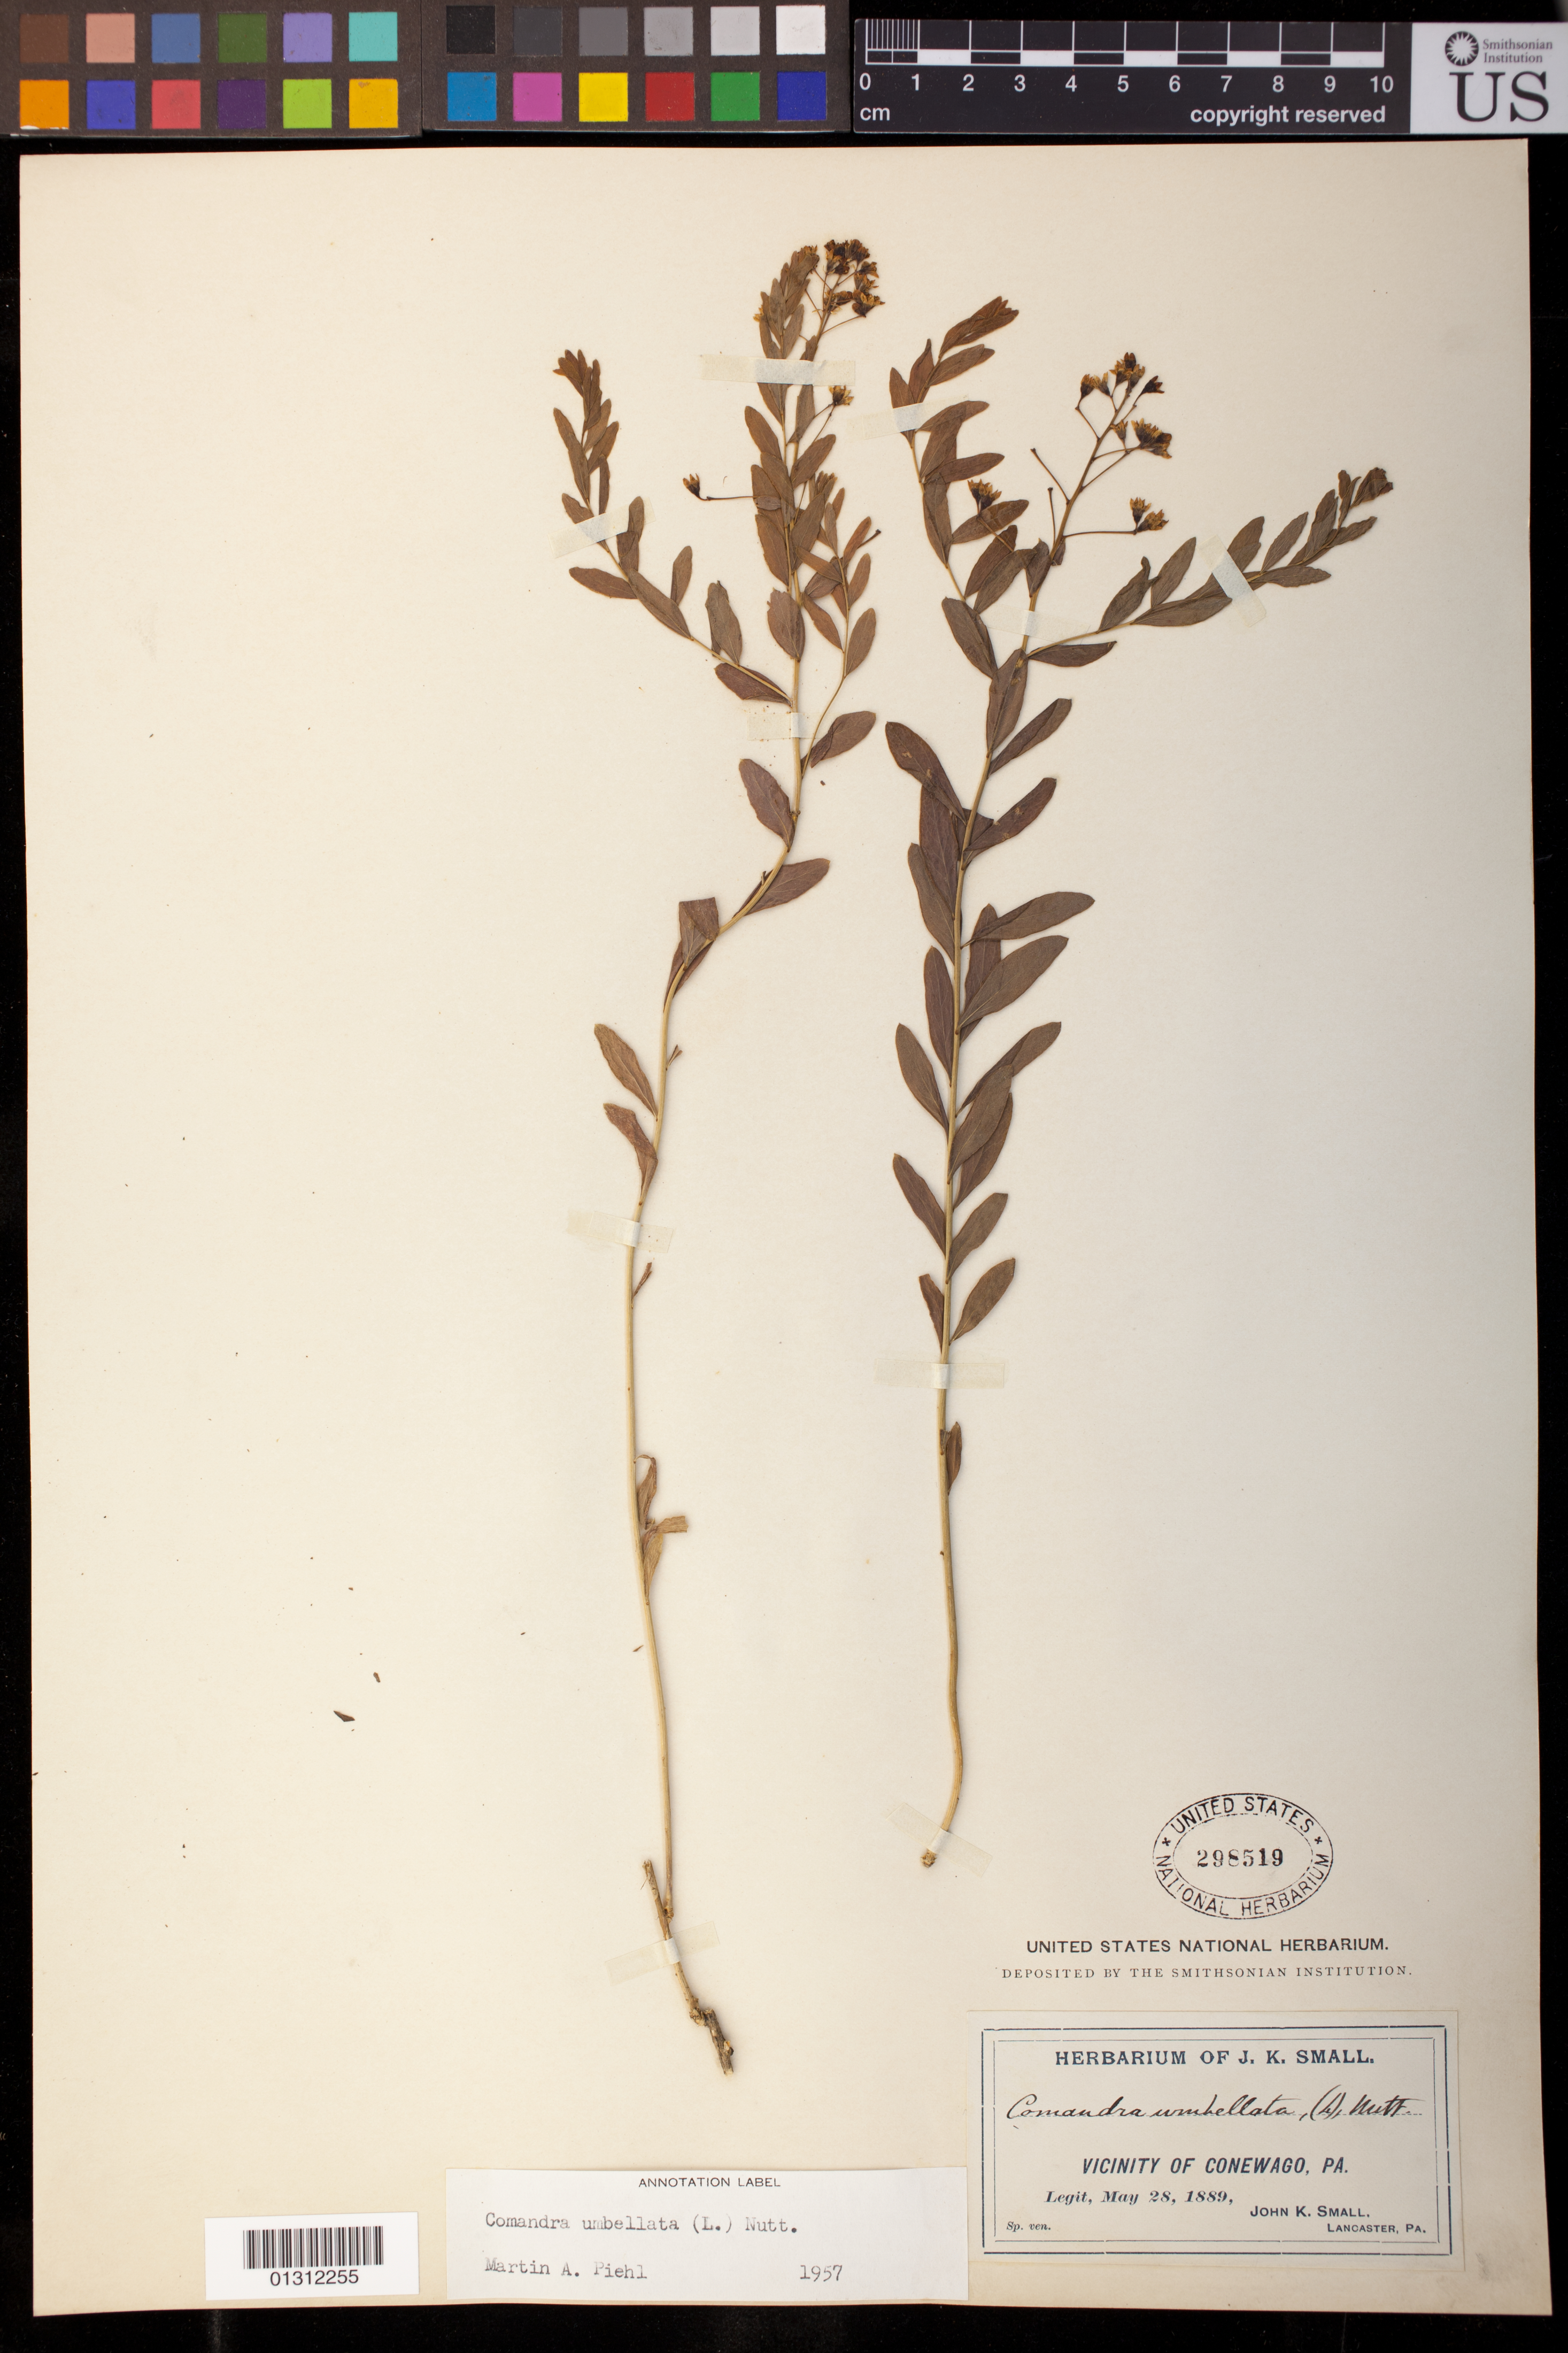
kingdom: Plantae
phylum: Tracheophyta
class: Magnoliopsida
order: Santalales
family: Comandraceae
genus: Comandra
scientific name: Comandra umbellata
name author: (L.) Nutt.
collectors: J. K. Small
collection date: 1889-05-28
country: United States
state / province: Pennsylvania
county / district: Lancaster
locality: Vicinity of Conewago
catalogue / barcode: US 298519